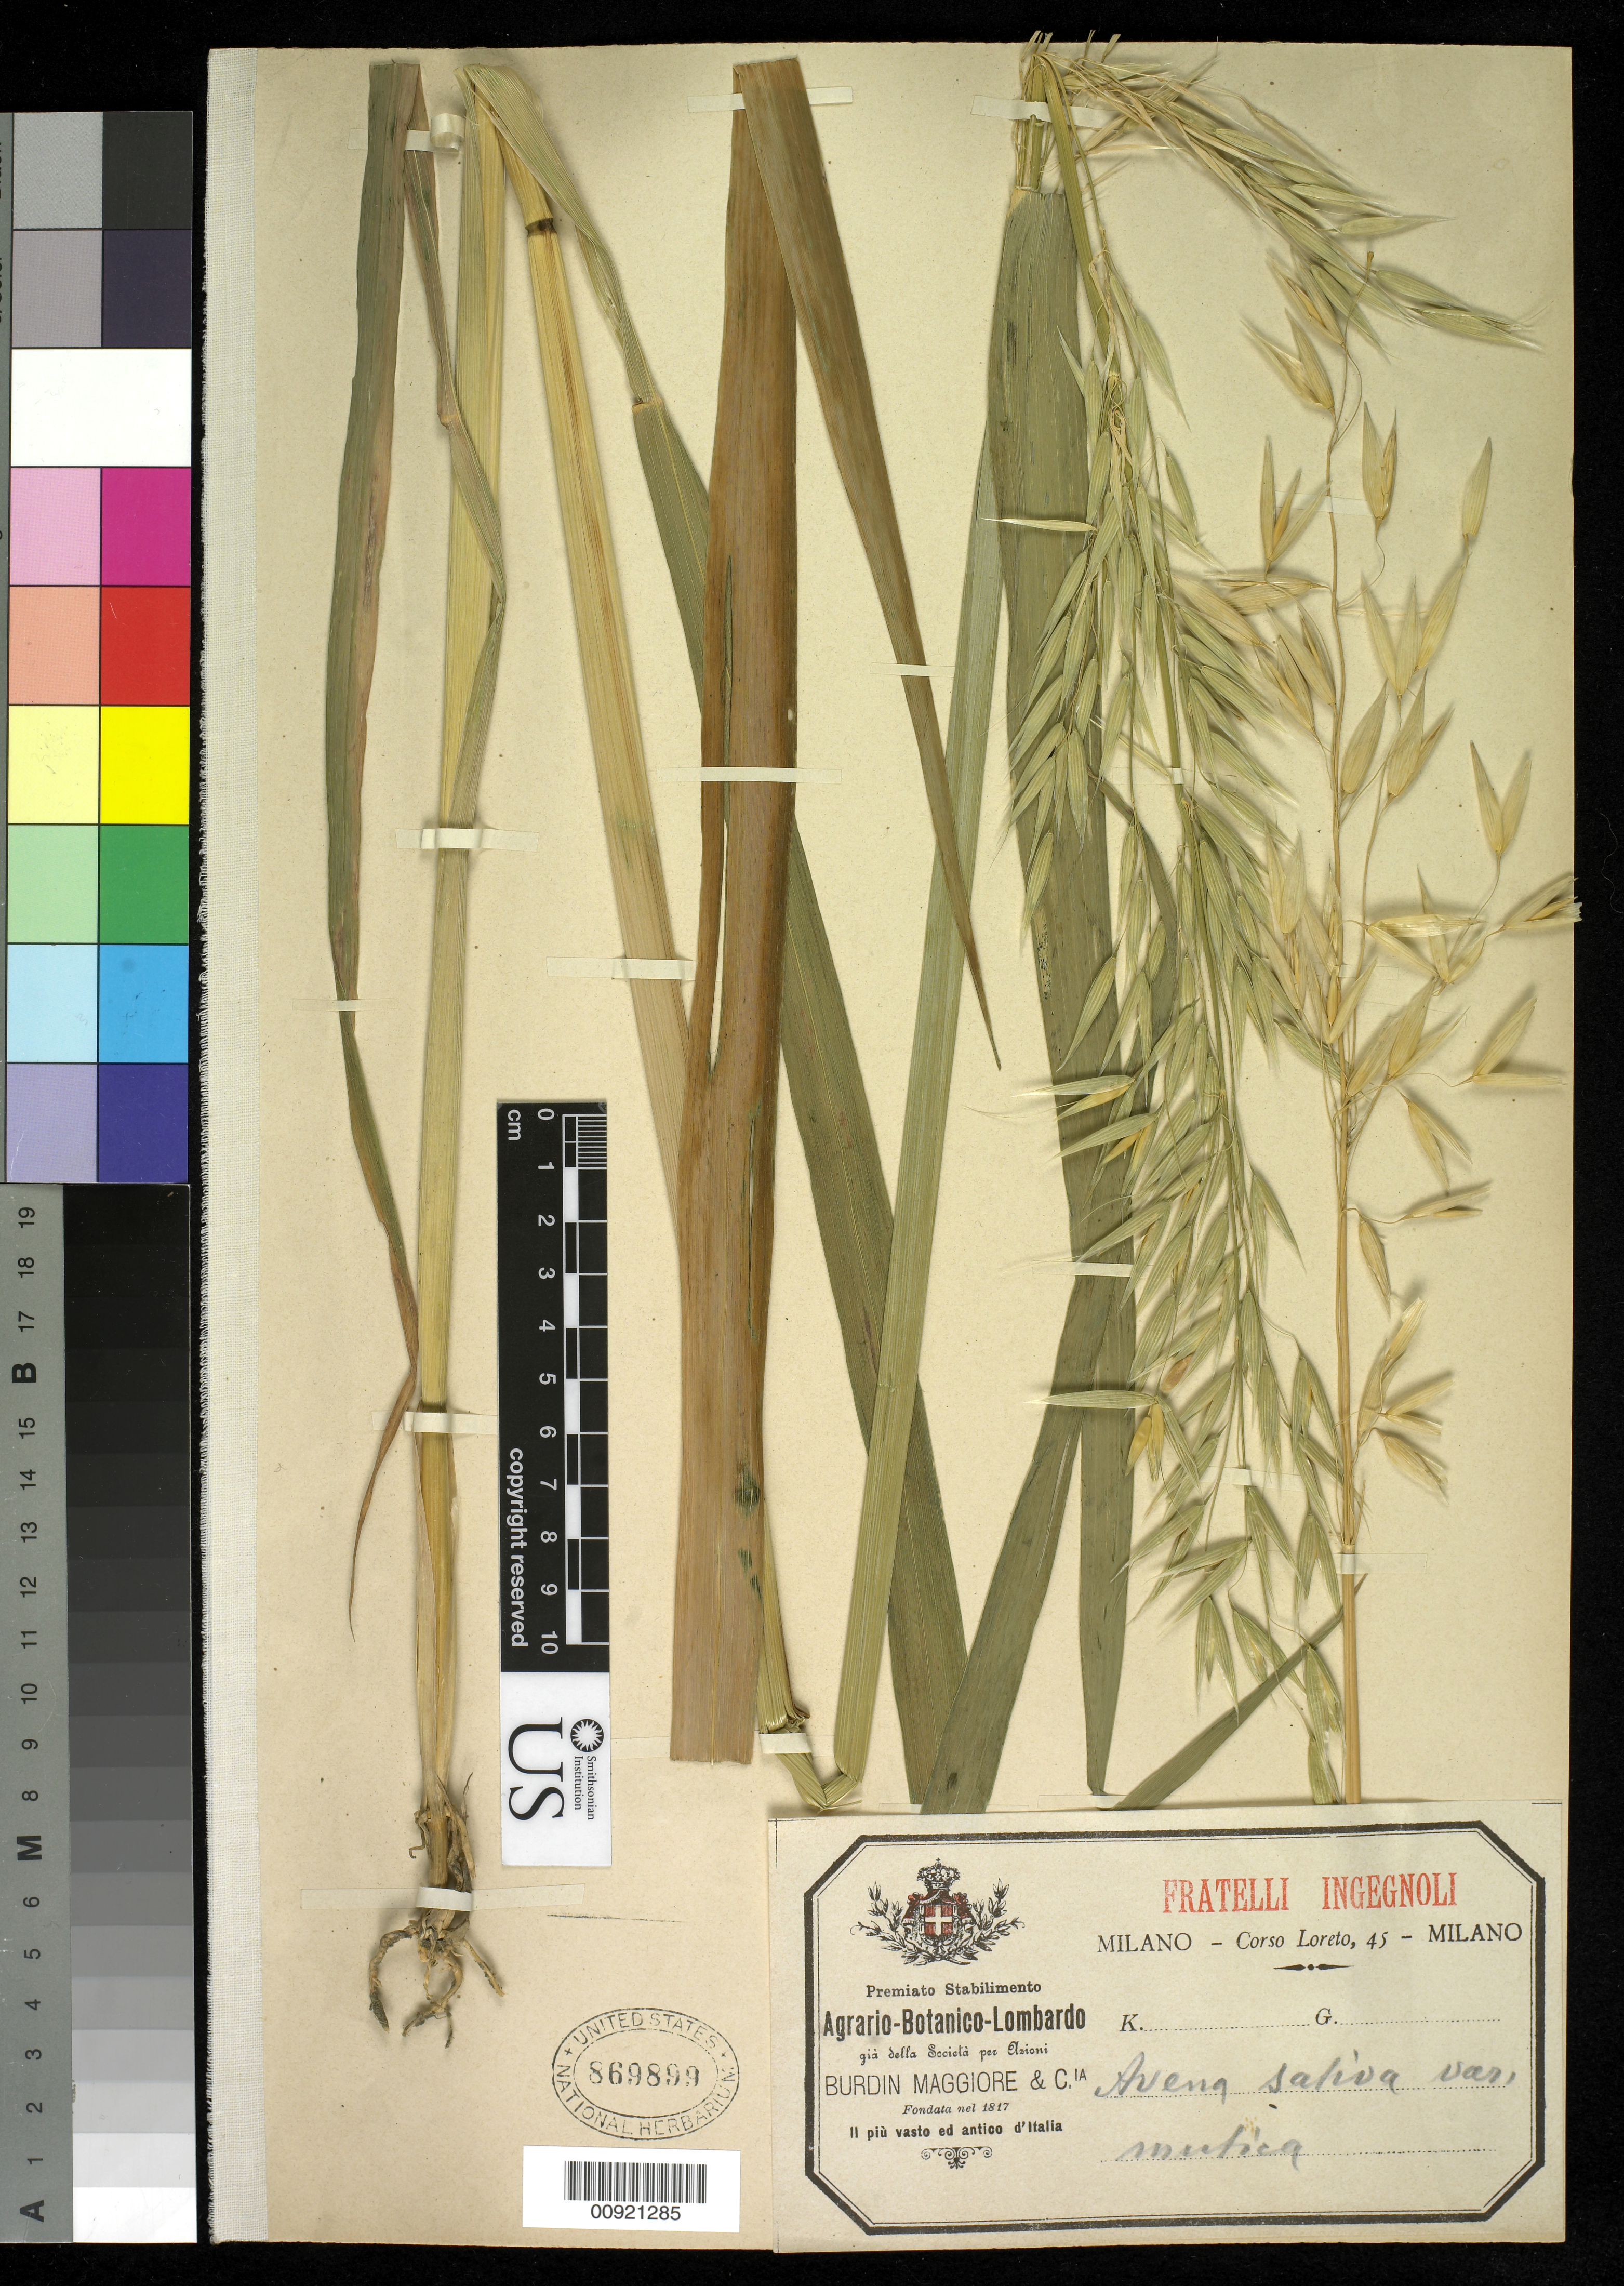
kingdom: Plantae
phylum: Tracheophyta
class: Liliopsida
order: Poales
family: Poaceae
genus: Avena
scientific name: Avena sativa var. mutica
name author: Schltdl.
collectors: Loreto, C.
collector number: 45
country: Italy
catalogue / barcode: US 869899